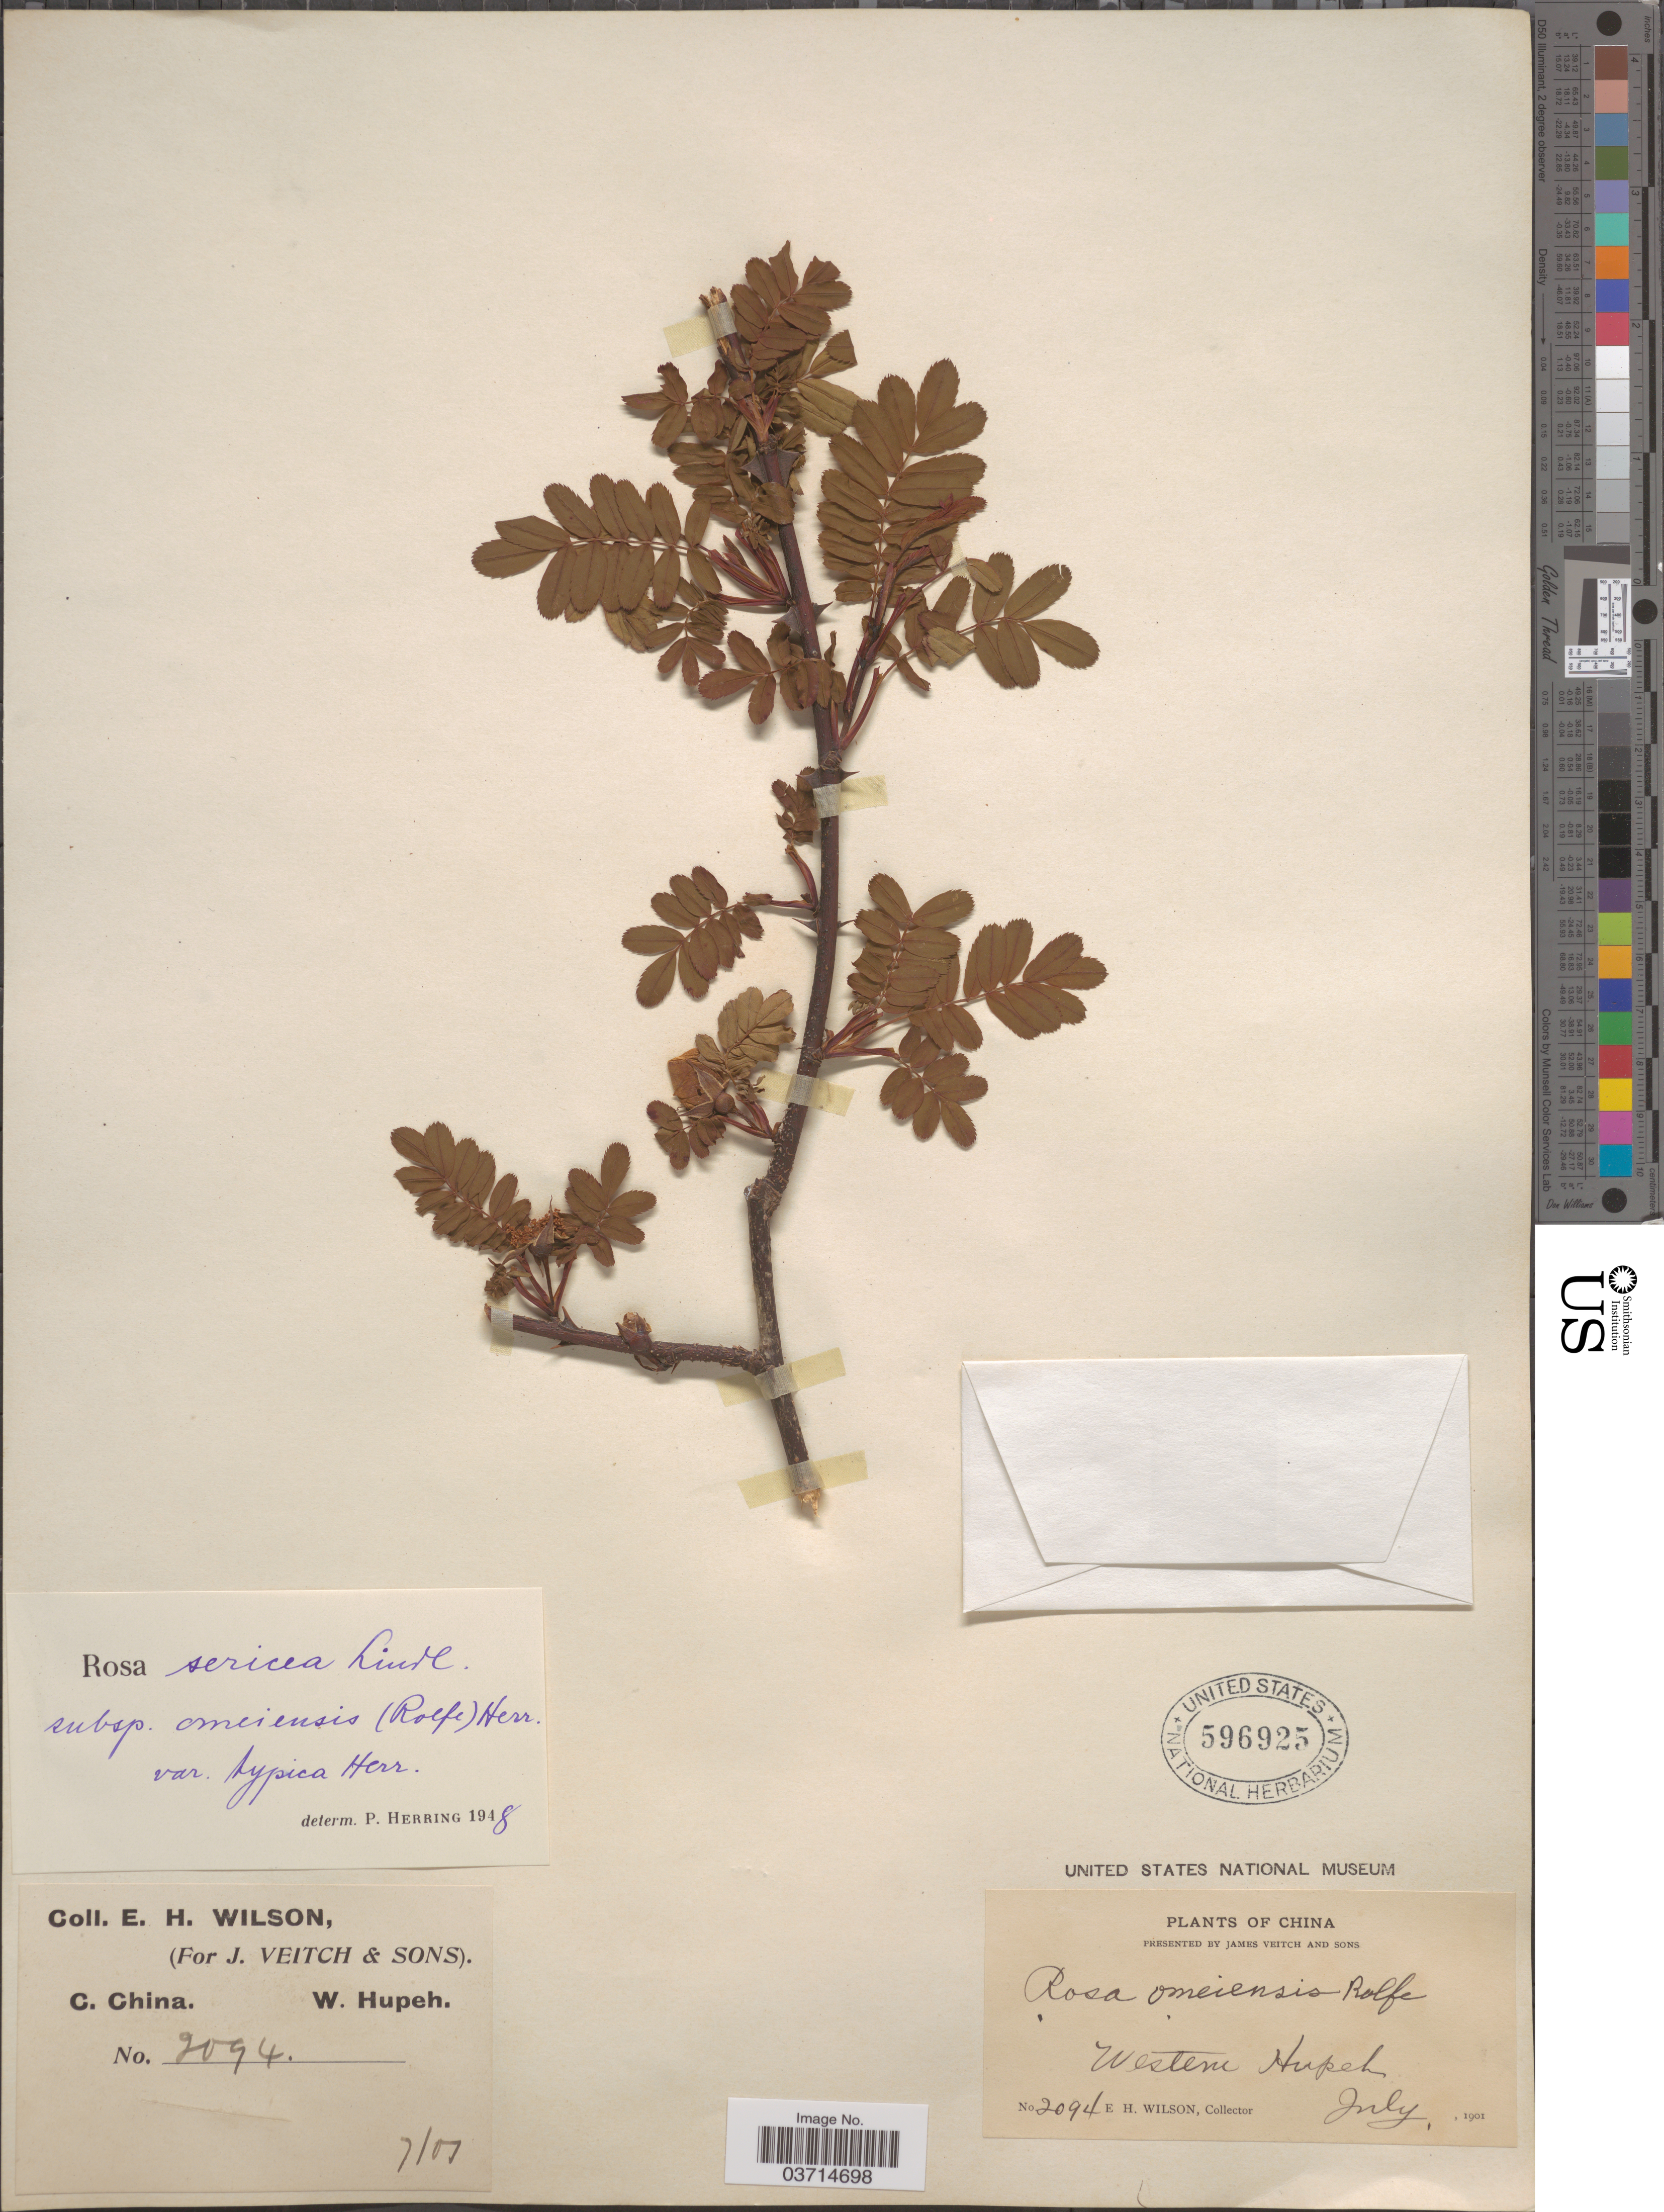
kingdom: Plantae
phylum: Tracheophyta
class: Magnoliopsida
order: Rosales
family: Rosaceae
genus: Rosa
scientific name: Rosa omeiensis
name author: Rolfe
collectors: E. Wilson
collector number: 2094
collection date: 1901-07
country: China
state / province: Hubei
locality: Western Hupeh.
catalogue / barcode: US 596925